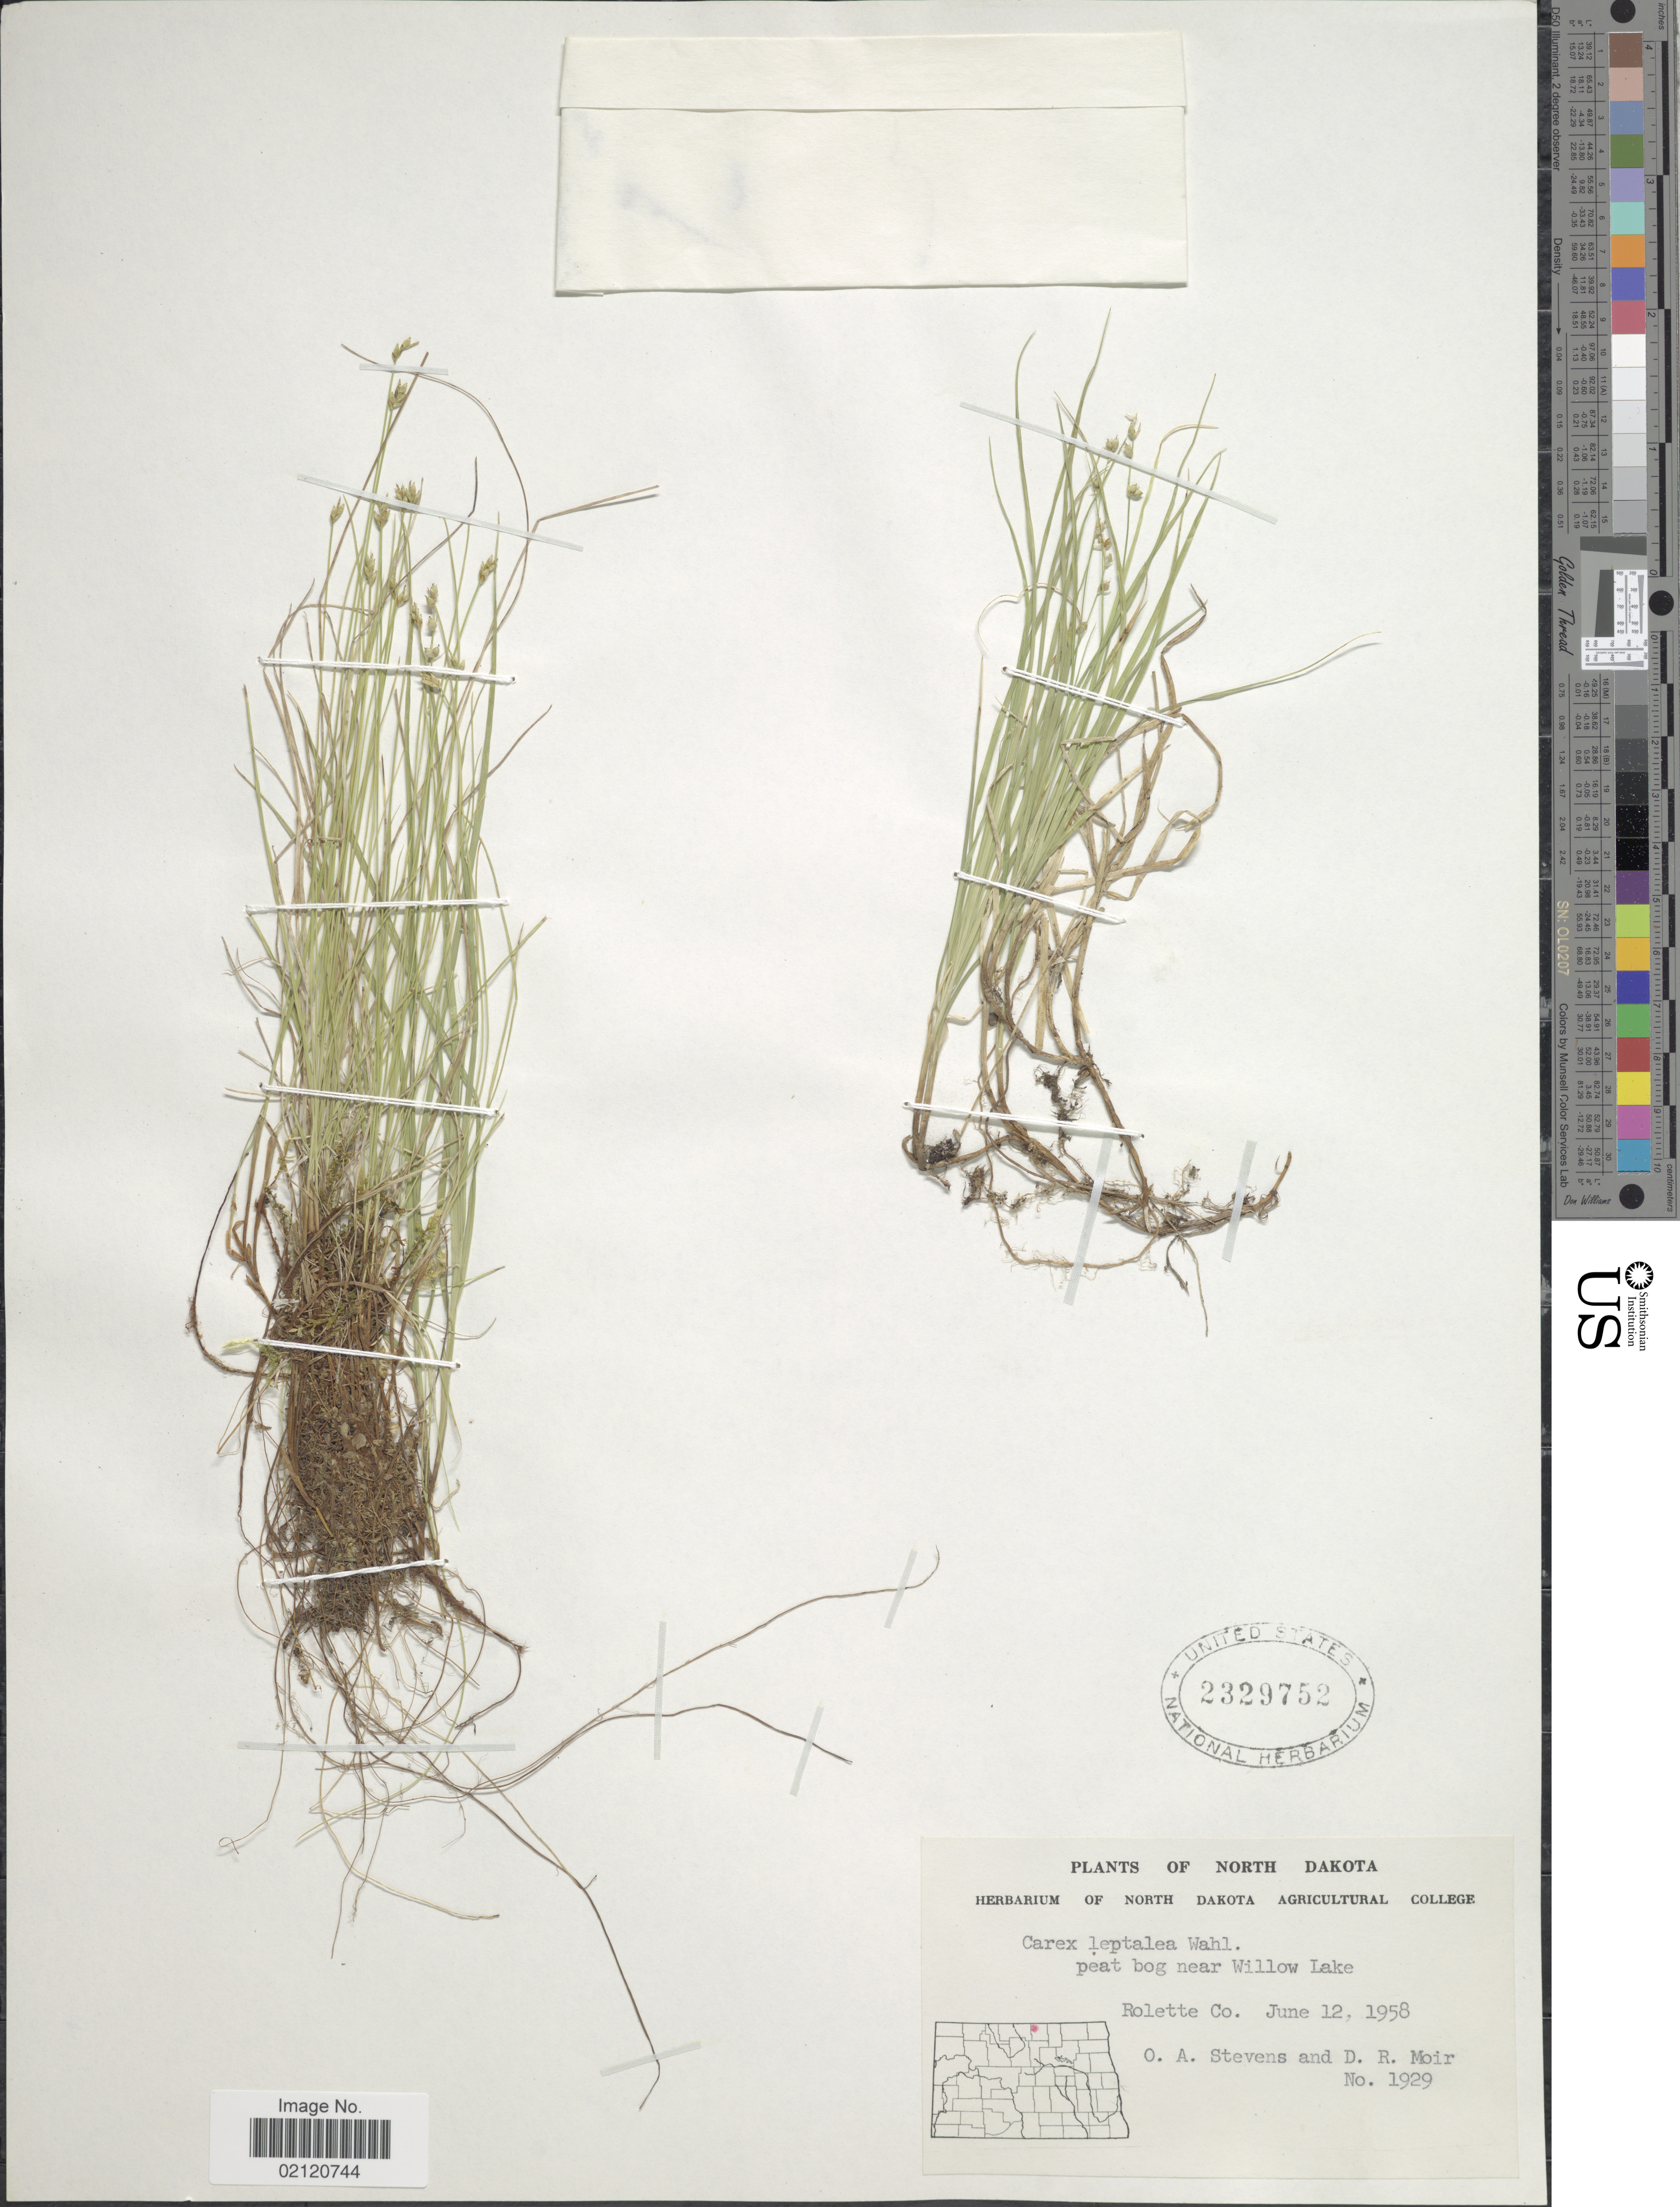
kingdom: Plantae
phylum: Tracheophyta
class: Liliopsida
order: Poales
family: Cyperaceae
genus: Carex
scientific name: Carex leptalea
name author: Wahlenb.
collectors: O. A. Stevens & D. Moir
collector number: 1929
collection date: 1958-06-12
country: United States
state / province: North Dakota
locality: Rolette Co.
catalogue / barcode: US 2329752